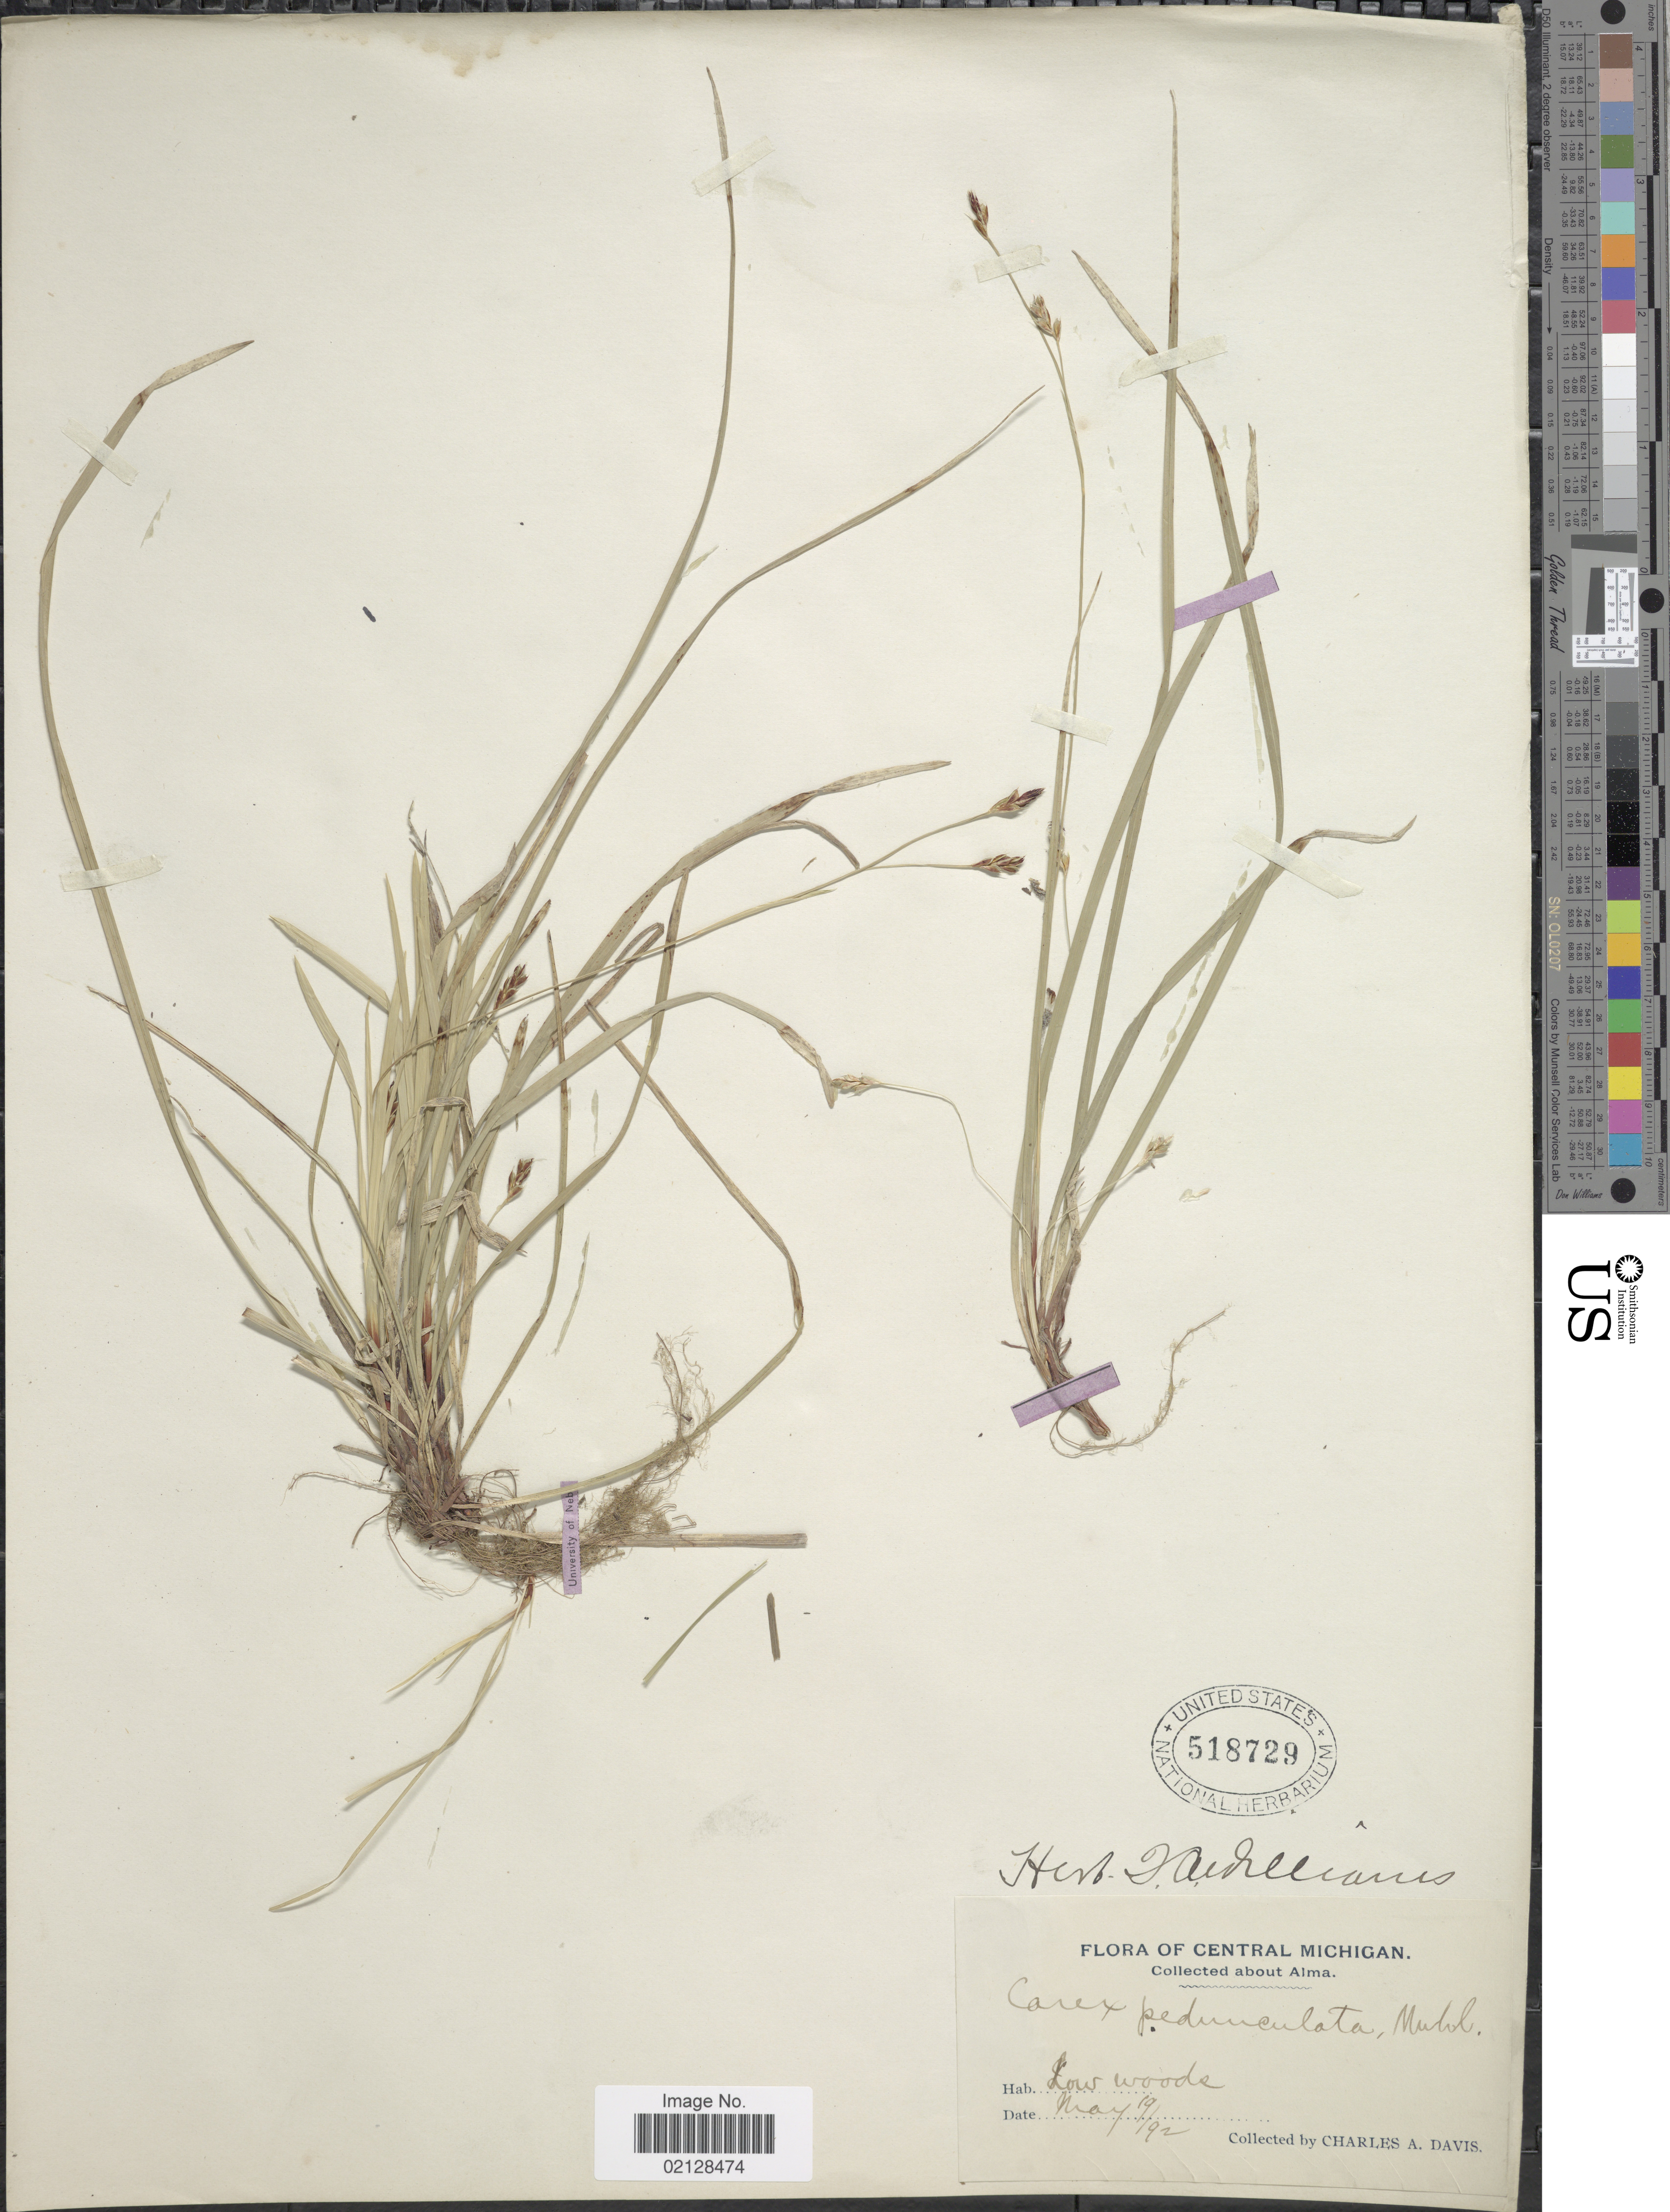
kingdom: Plantae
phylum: Tracheophyta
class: Liliopsida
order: Poales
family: Cyperaceae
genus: Carex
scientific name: Carex pedunculata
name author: Muhl. ex Willd.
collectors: C. Davis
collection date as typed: Transcribed d/m/y: 19/5/92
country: United States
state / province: Michigan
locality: Central Michigan, about Alma, Low woods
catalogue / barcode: US 518729